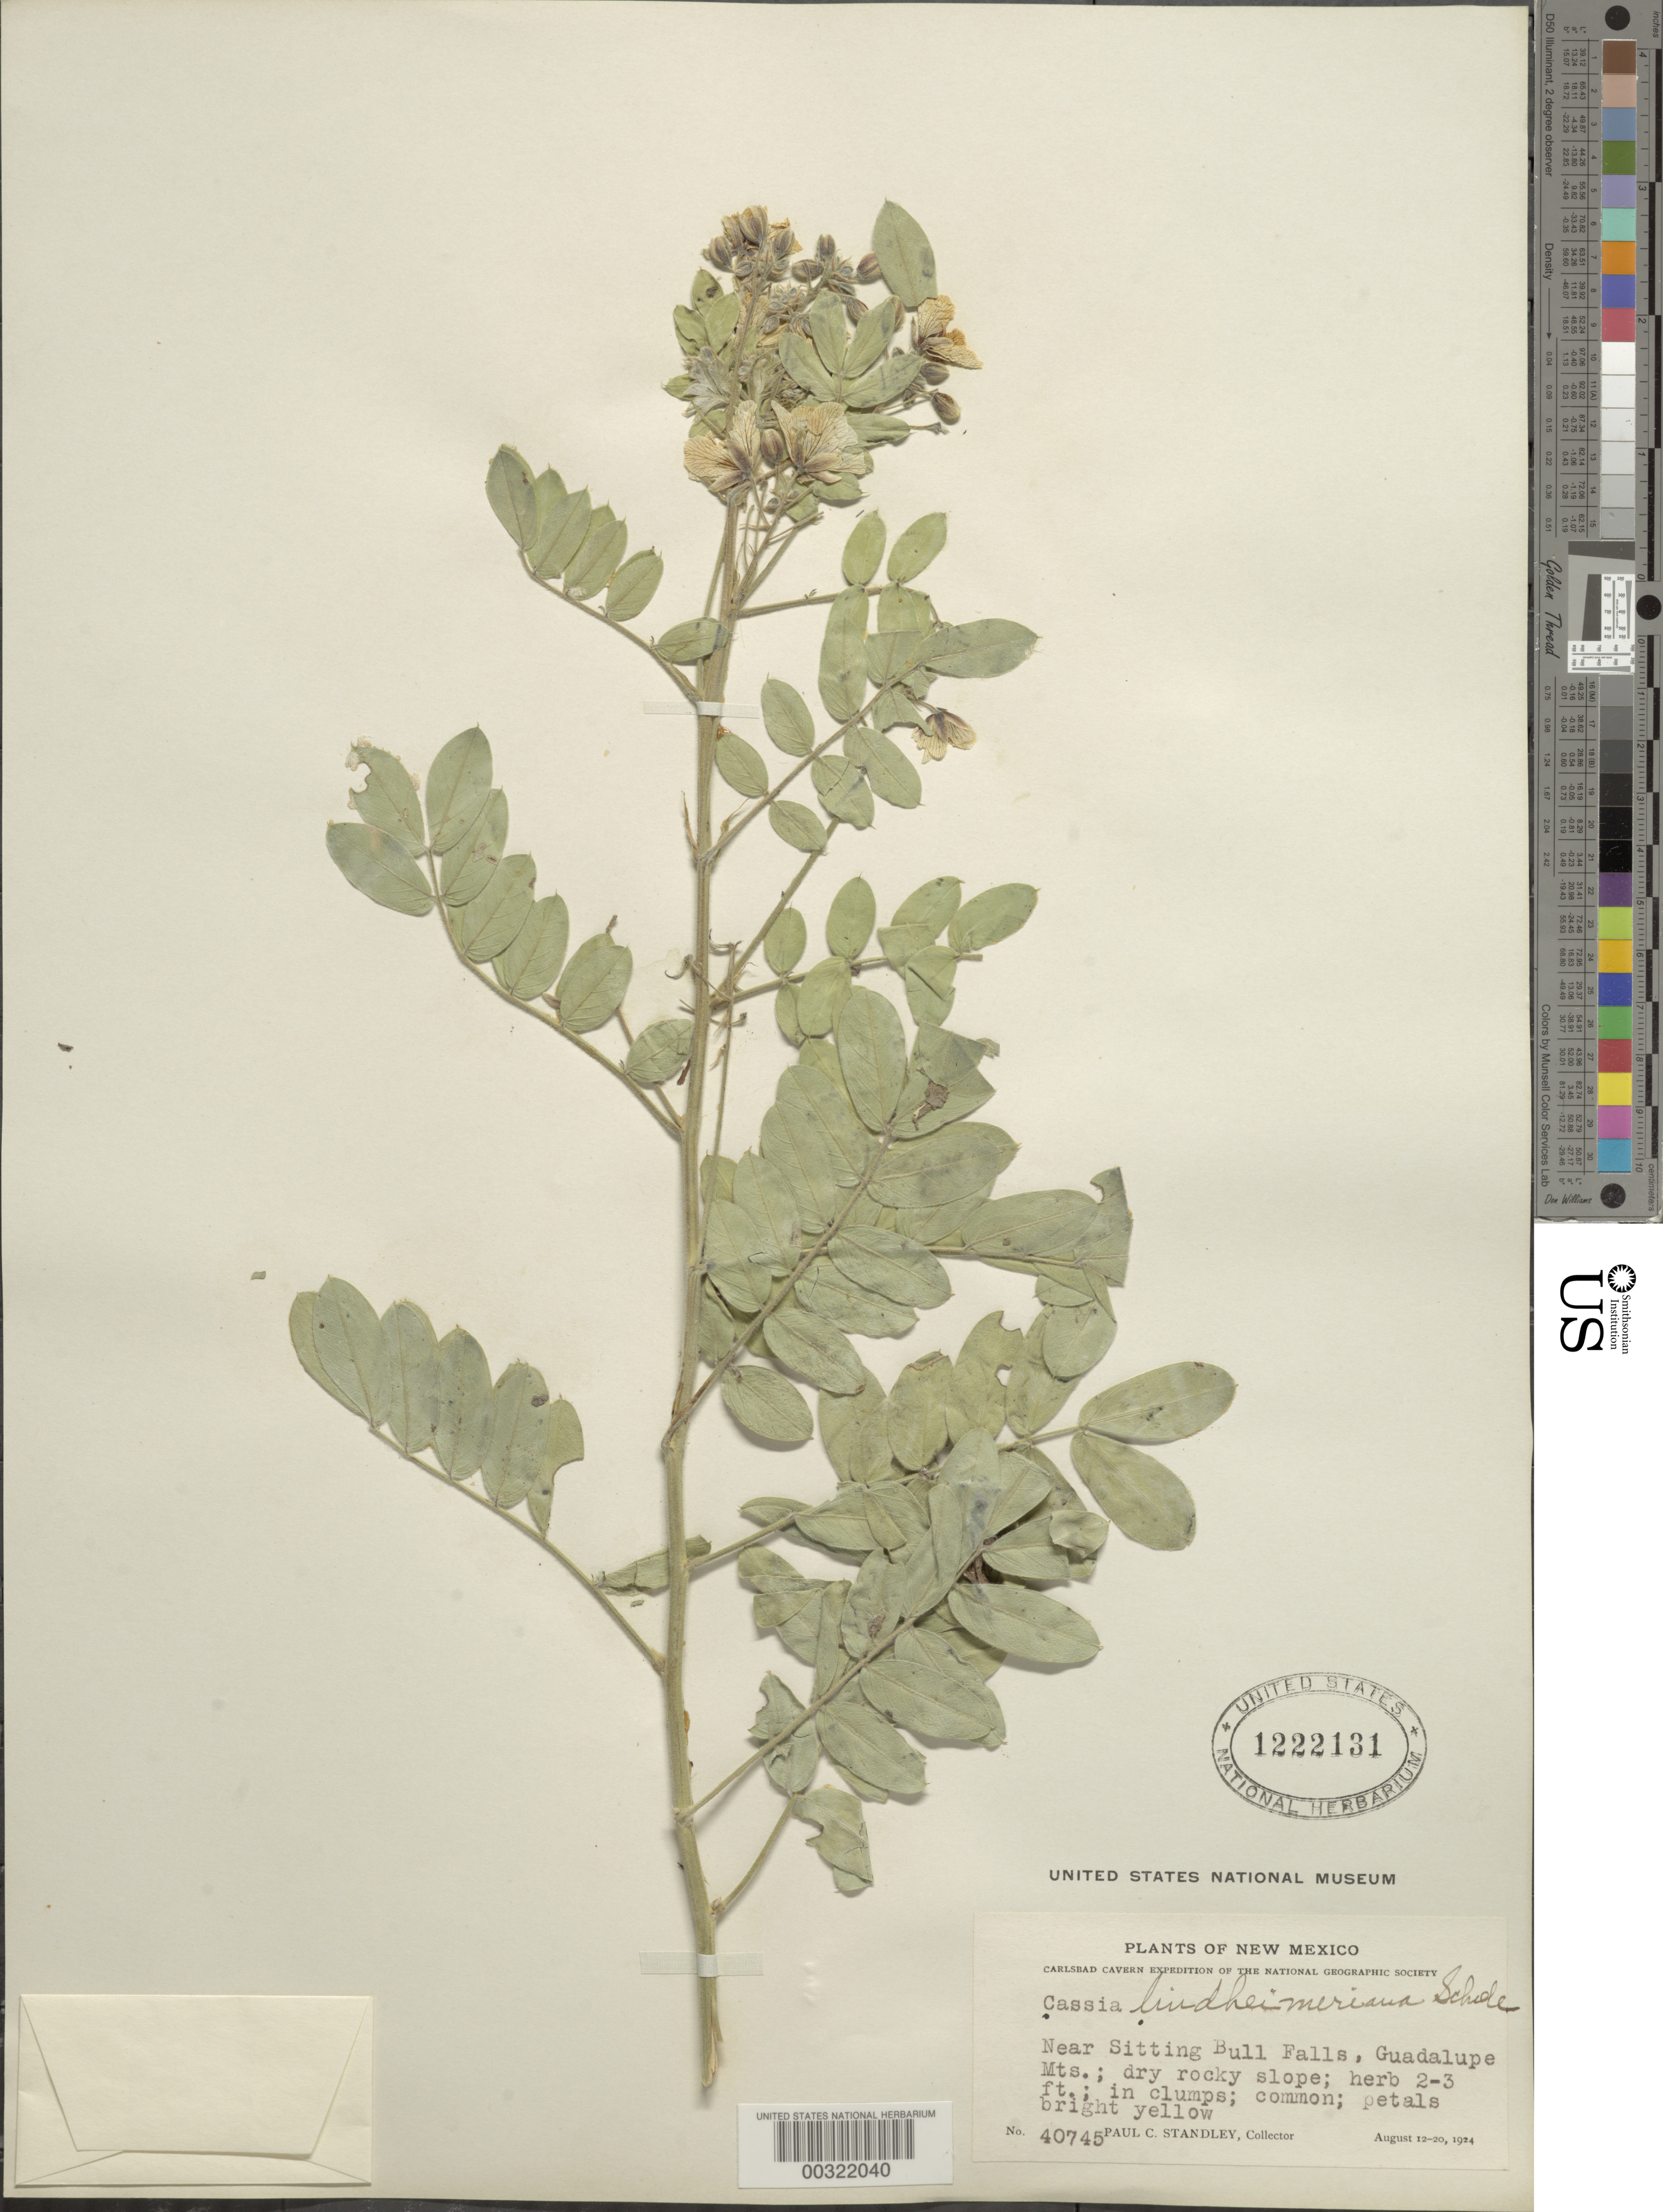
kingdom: Plantae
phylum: Tracheophyta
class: Magnoliopsida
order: Fabales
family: Fabaceae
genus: Senna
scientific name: Senna lindheimeriana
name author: (Scheele) H.S. Irwin & Barneby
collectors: P. C. Standley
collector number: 40745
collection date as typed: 12 Aug 1924 to 20 Aug 1924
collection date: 1924-08-12/1924-08-20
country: United States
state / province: New Mexico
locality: Near sitting bull falls, guadalupe mts.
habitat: Dry rocky slope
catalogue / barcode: US 1222131